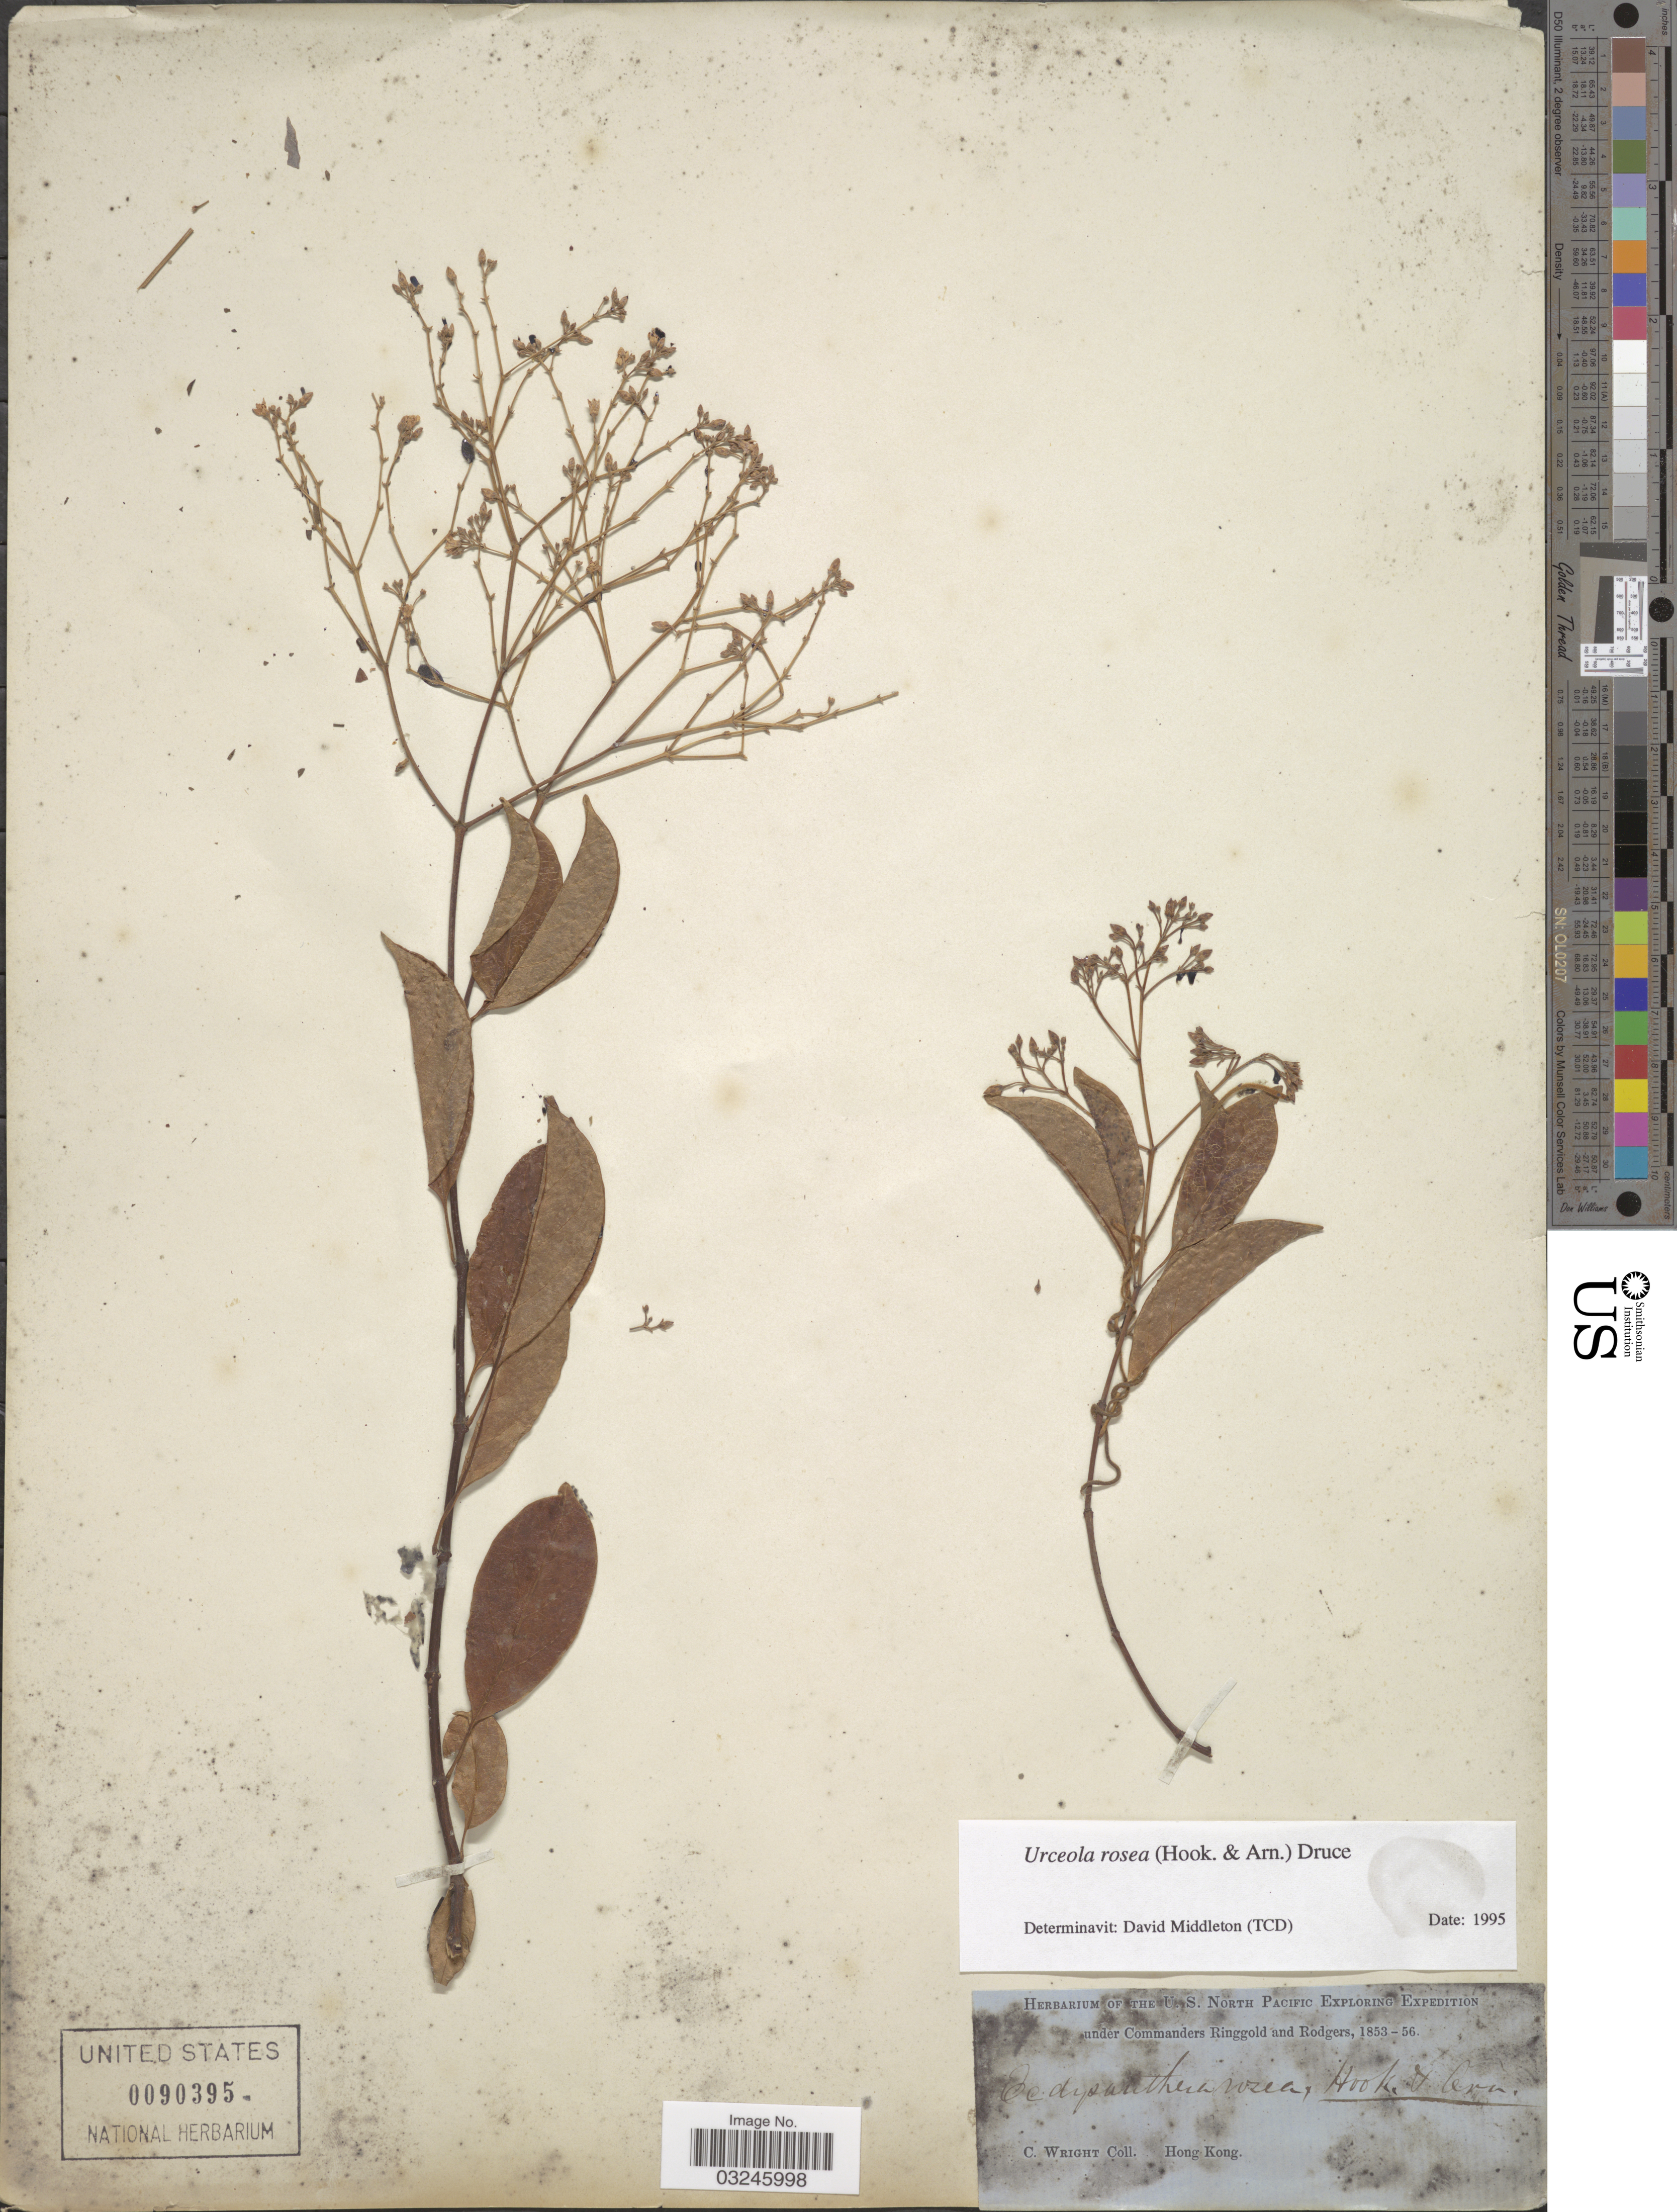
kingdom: Plantae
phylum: Tracheophyta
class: Magnoliopsida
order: Gentianales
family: Apocynaceae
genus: Urceola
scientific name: Urceola rosea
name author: Hook. & Arn.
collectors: C. Wright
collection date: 1853/1856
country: China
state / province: Hong Kong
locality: U.S. North Pacific.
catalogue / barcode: US 90395